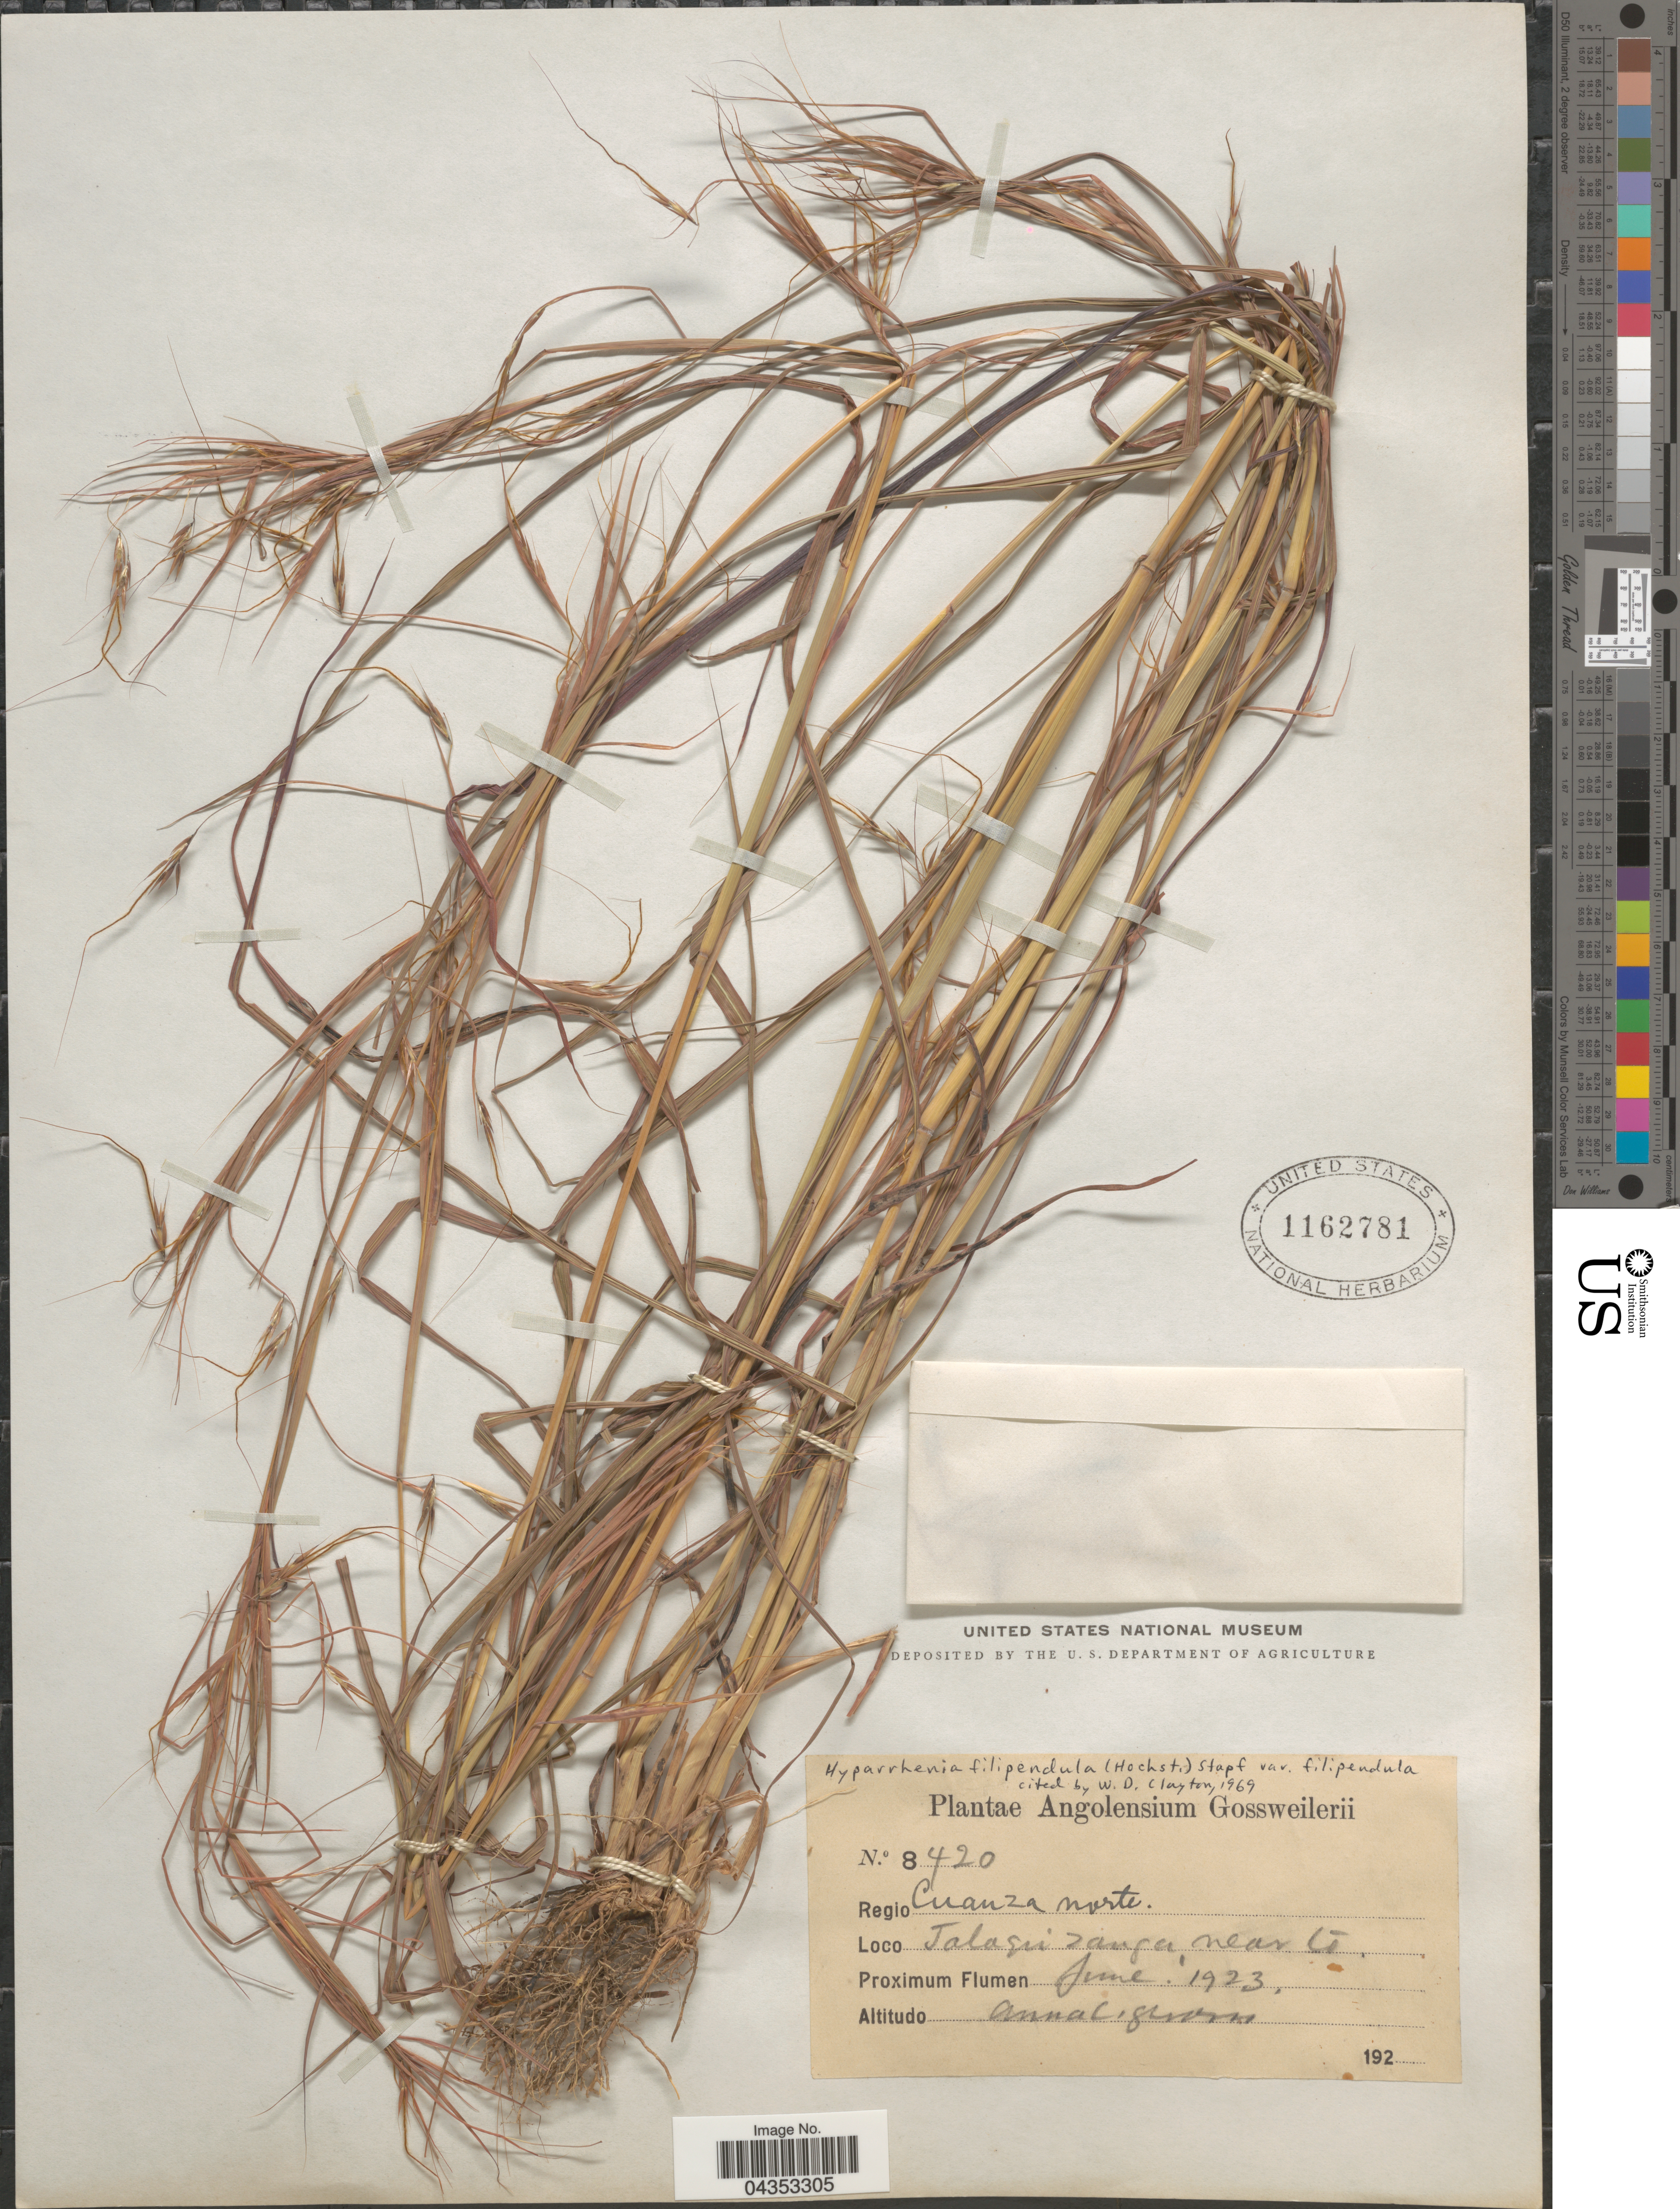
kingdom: Plantae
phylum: Tracheophyta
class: Liliopsida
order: Poales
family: Poaceae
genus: Hyparrhenia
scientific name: Hyparrhenia filipendula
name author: (Hochr.) Stapf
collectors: -. Gossweiler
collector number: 8420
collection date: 1923-06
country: Angola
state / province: Cuanza Norte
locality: Regio Cuanza Norte. Jalaqui zanga, near to.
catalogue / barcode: US 1162781